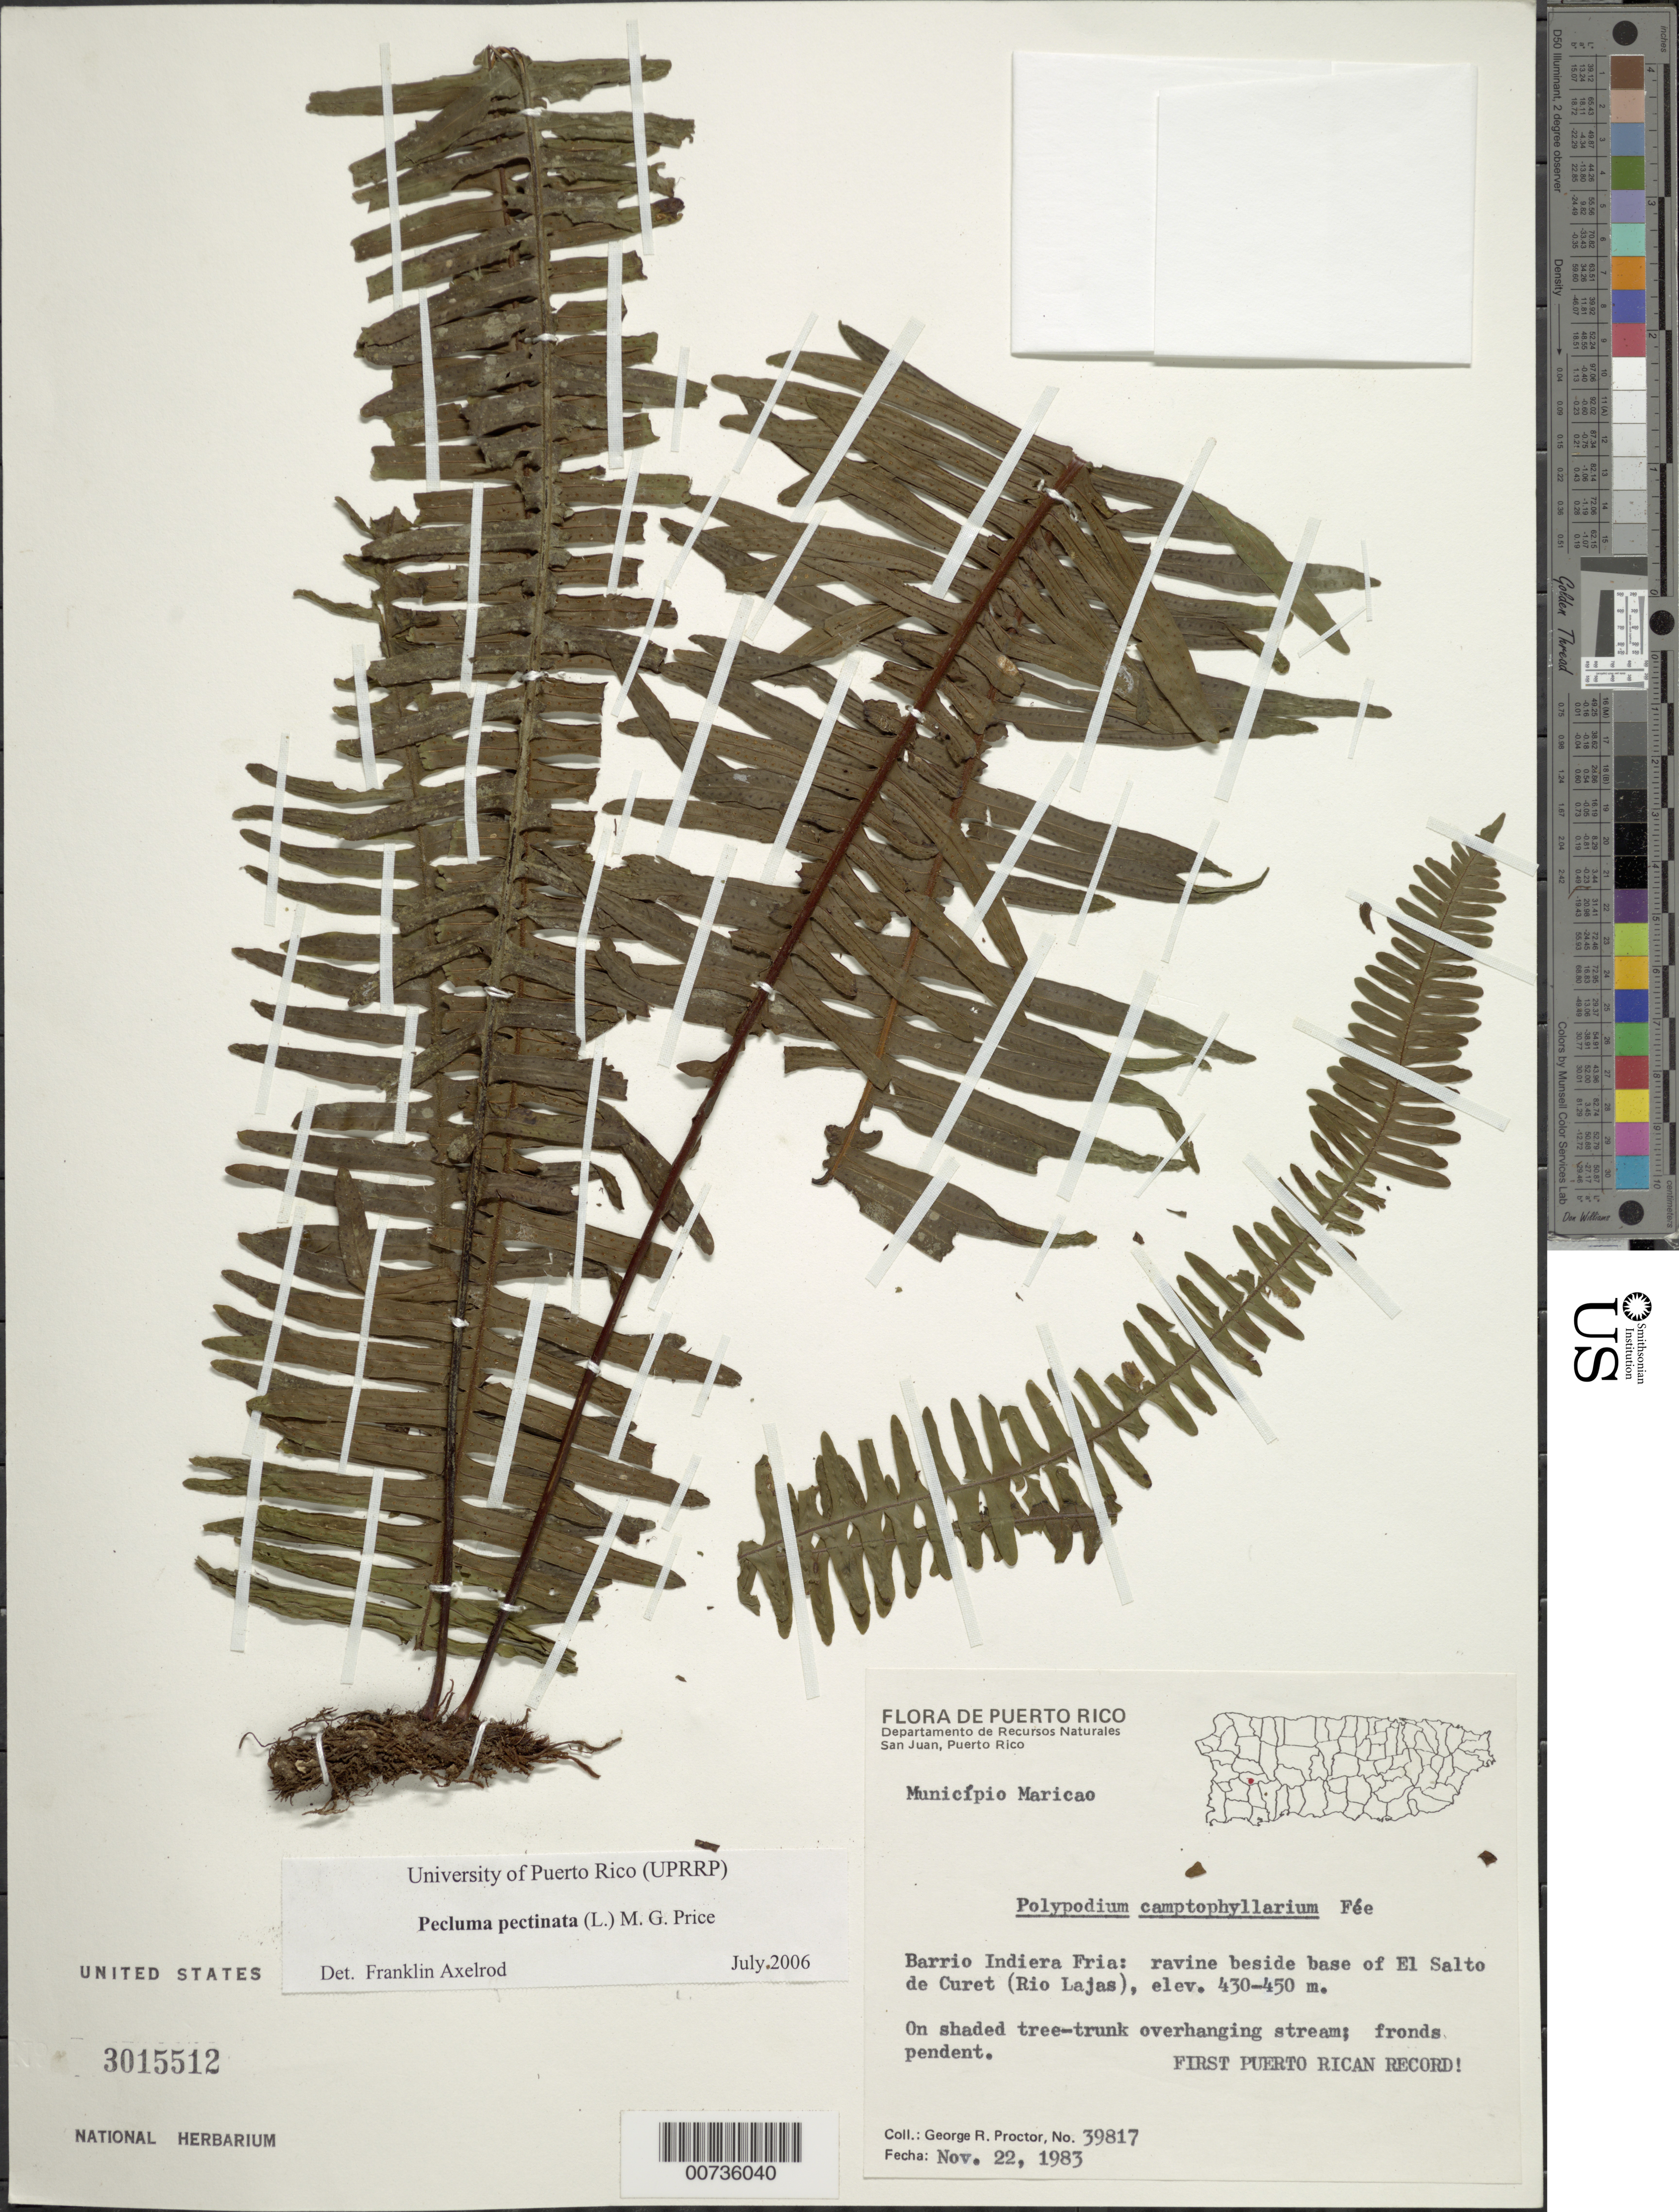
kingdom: Plantae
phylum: Tracheophyta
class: Polypodiopsida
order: Polypodiales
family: Polypodiaceae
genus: Pecluma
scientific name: Pecluma pectinata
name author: (L.) M.G. Price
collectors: G. R. Proctor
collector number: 39817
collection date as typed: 22 Nov 1983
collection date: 1983-11-22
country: Puerto Rico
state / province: Maricao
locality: Barrio Indiera Fria: ravine beside base of El Salto de Curet (Rio Lajas)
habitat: On shaded tree-trunk overhanging stream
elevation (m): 430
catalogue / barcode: US 3015512